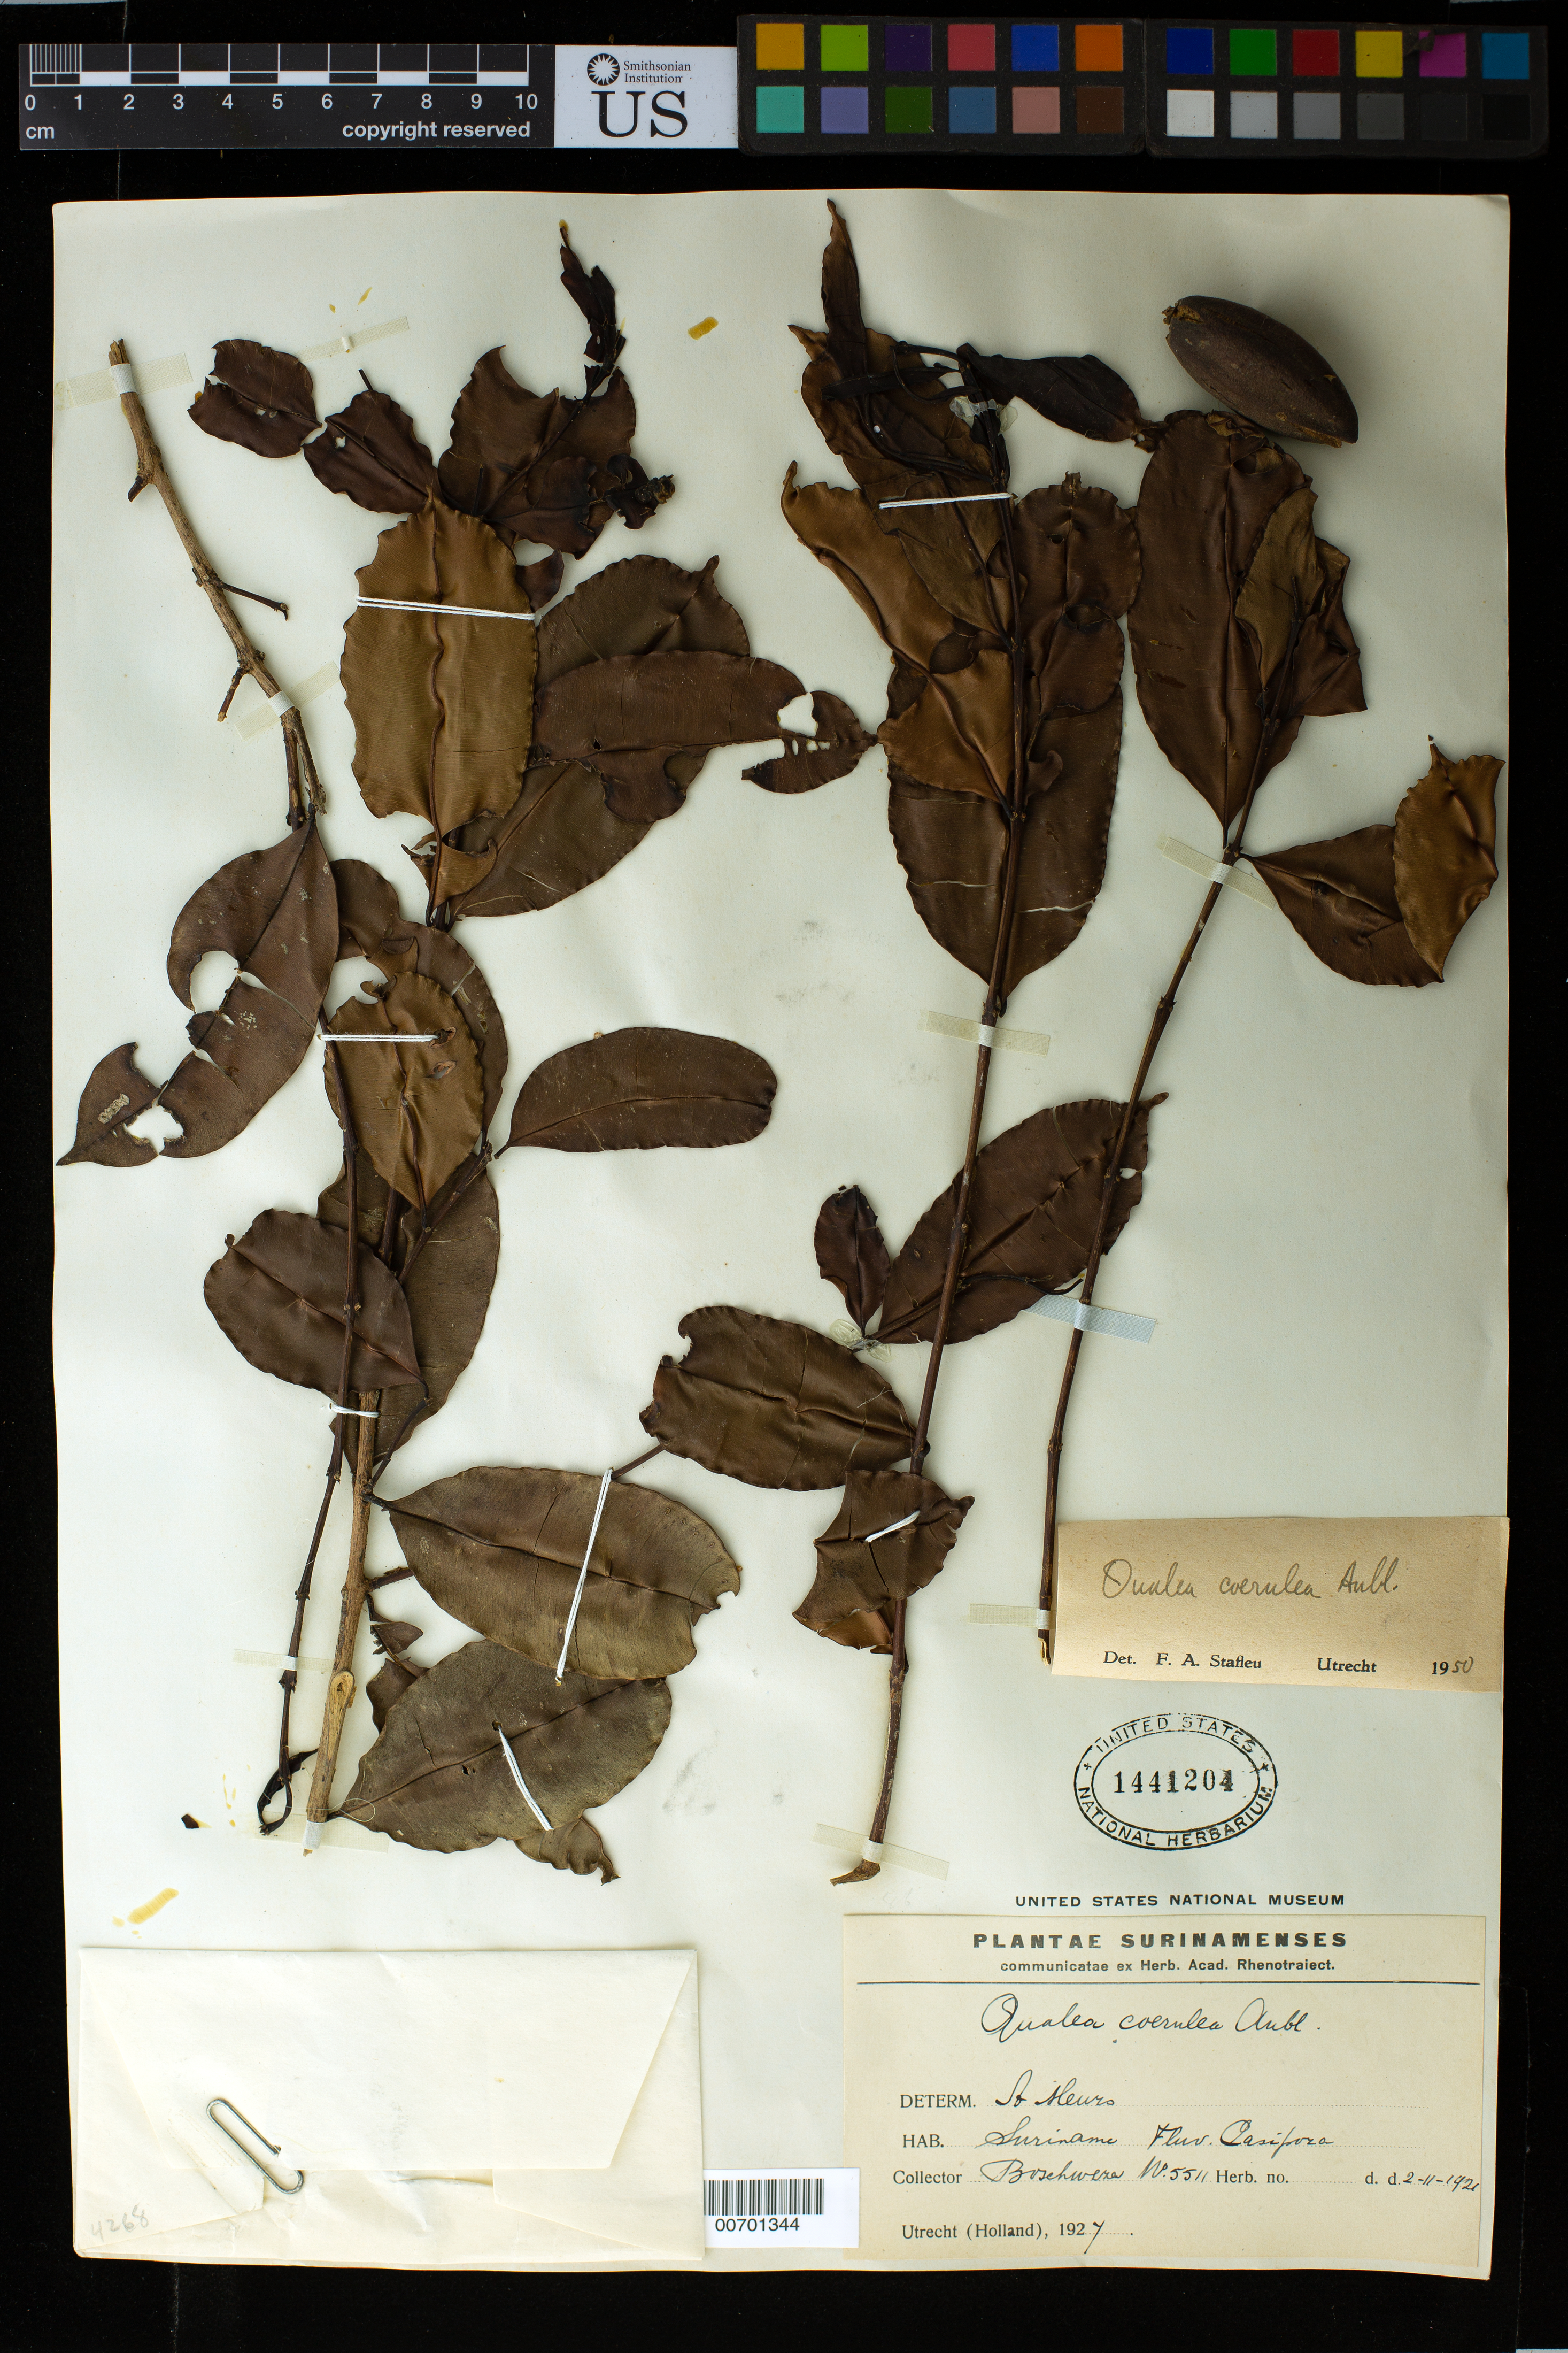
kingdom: Plantae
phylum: Tracheophyta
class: Magnoliopsida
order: Myrtales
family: Vochysiaceae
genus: Qualea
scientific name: Qualea coerulea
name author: Aubl.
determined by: Stafleu, F. A.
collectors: -. Boschwezen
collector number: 5511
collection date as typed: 2-Nov-21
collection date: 1921-11-02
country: Suriname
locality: Fleuve Casifora (=Cassipora Kreek?)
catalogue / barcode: US 1441204